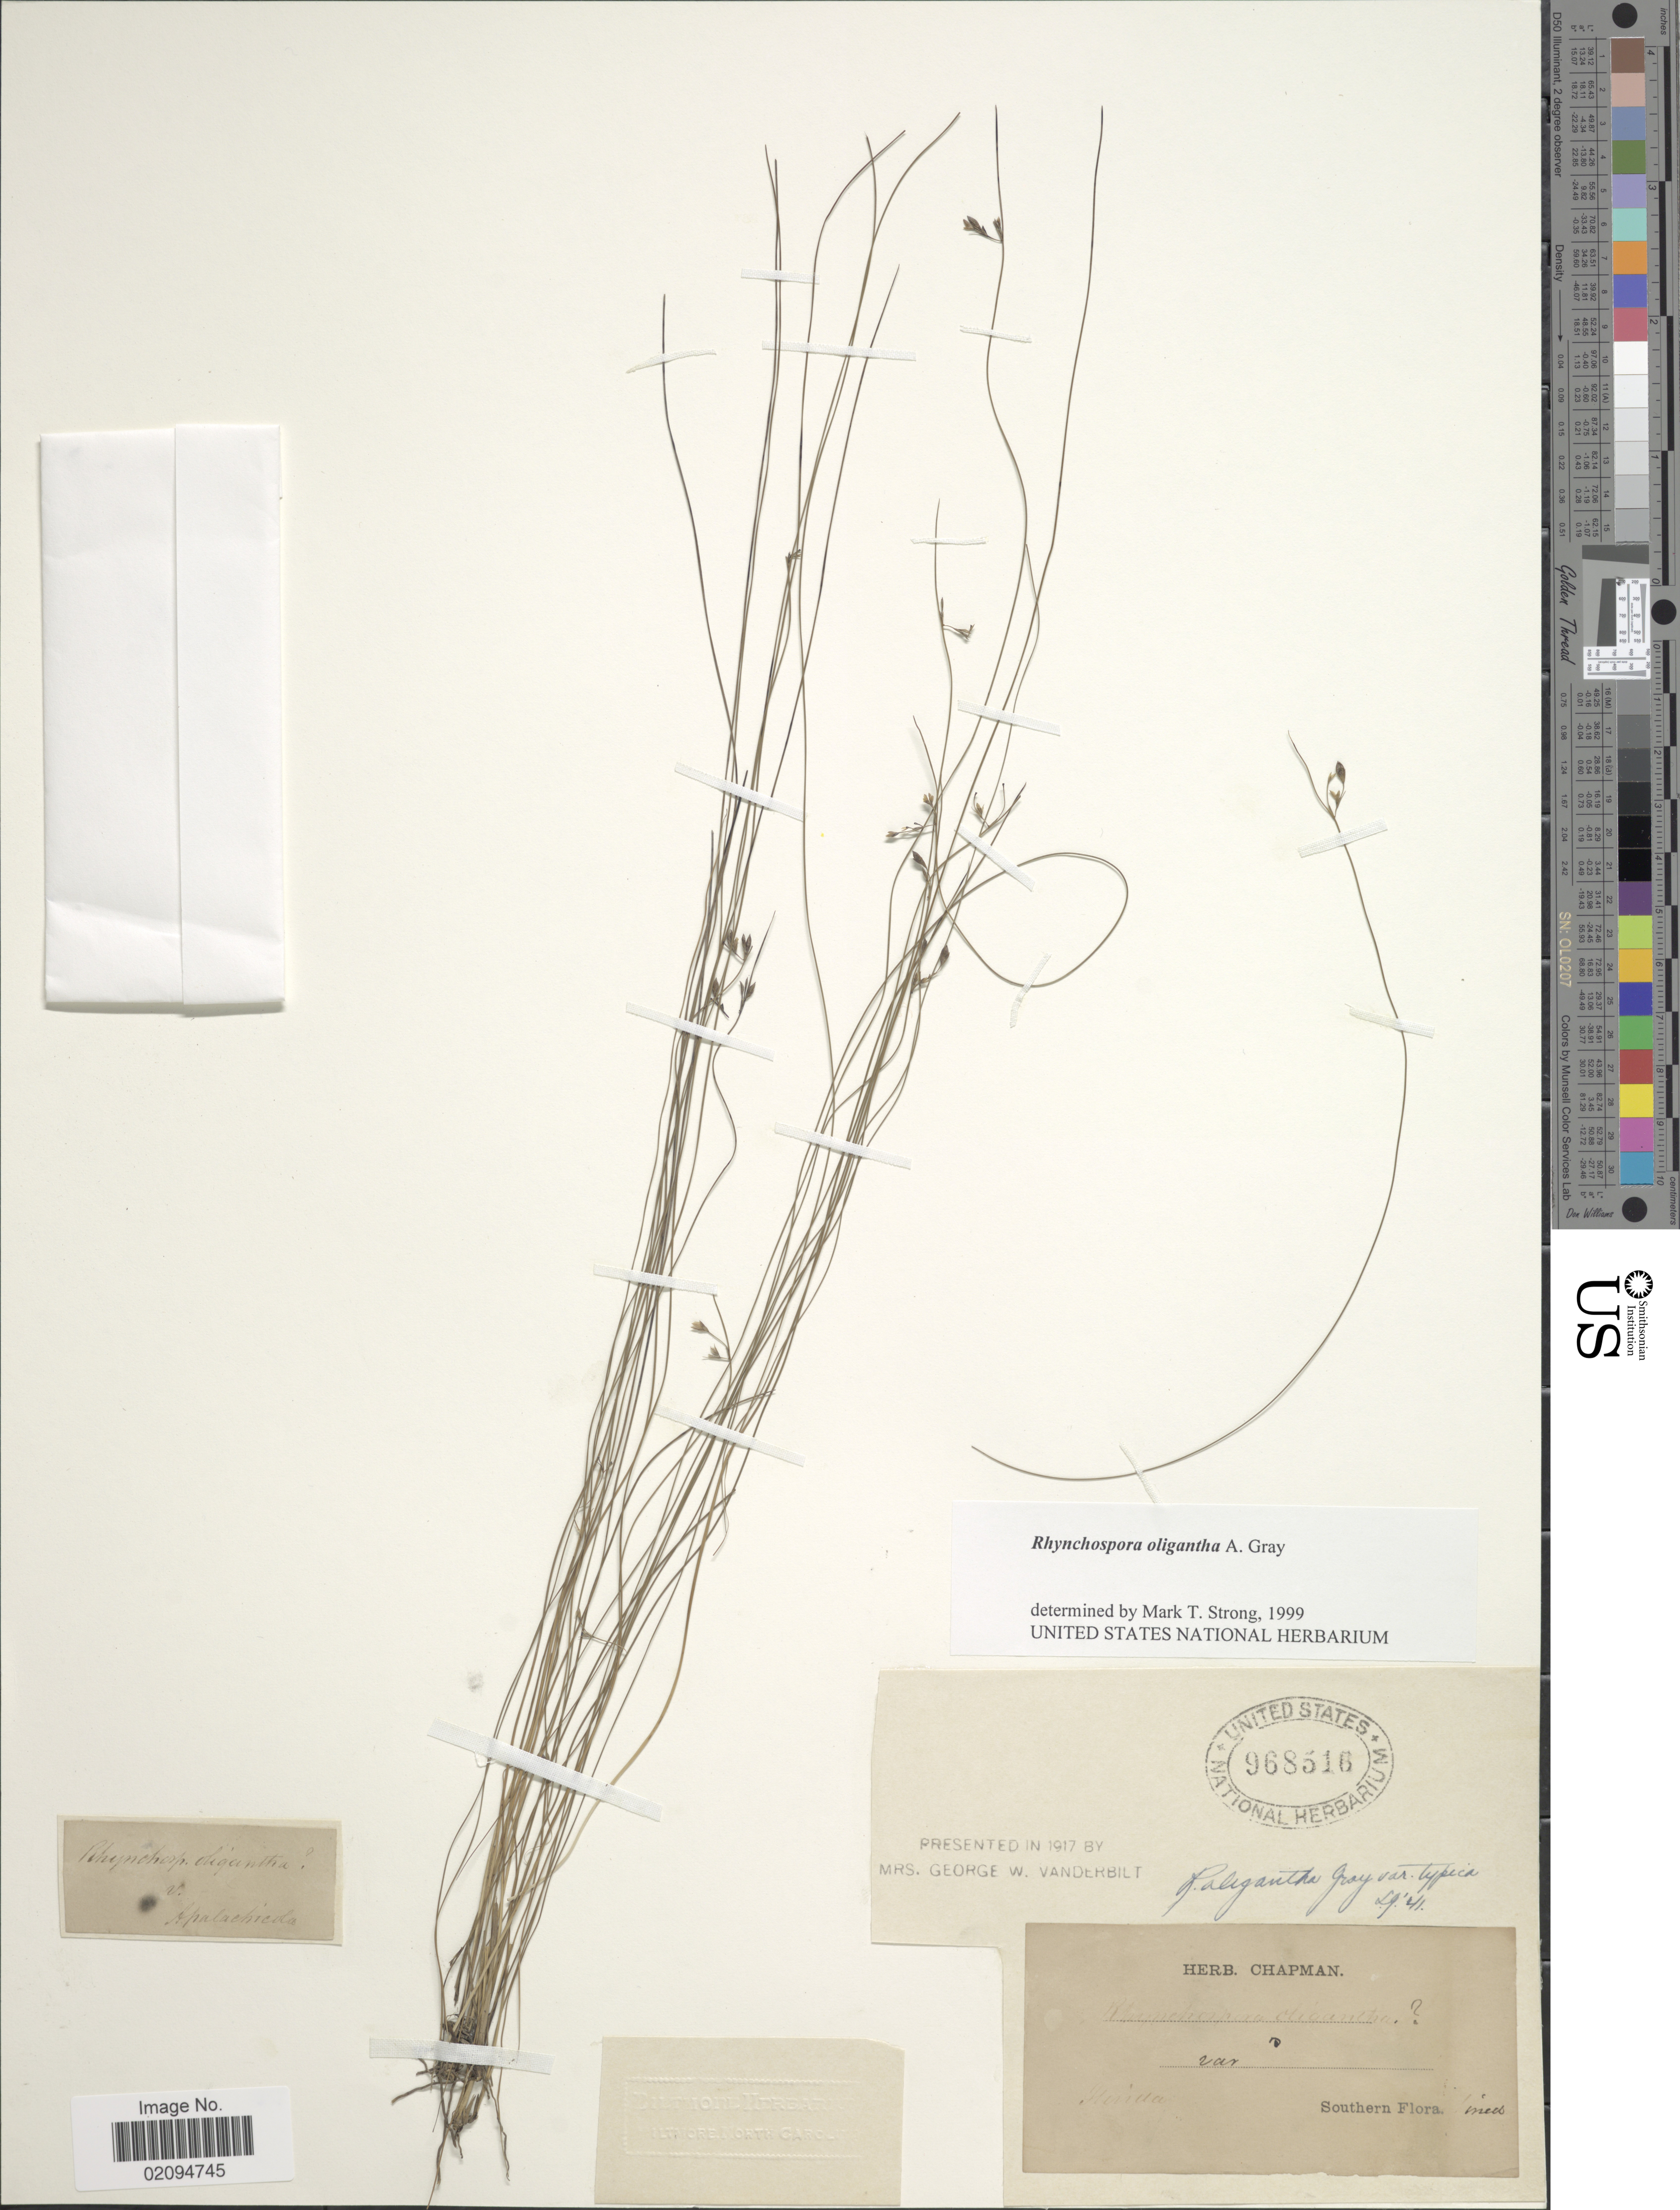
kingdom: Plantae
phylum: Tracheophyta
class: Liliopsida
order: Poales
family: Cyperaceae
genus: Rhynchospora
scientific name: Rhynchospora oligantha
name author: A. Gray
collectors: ex herb. Chapman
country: United States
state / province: Florida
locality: Southern Flora ined. Apalachicola.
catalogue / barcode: US 968516